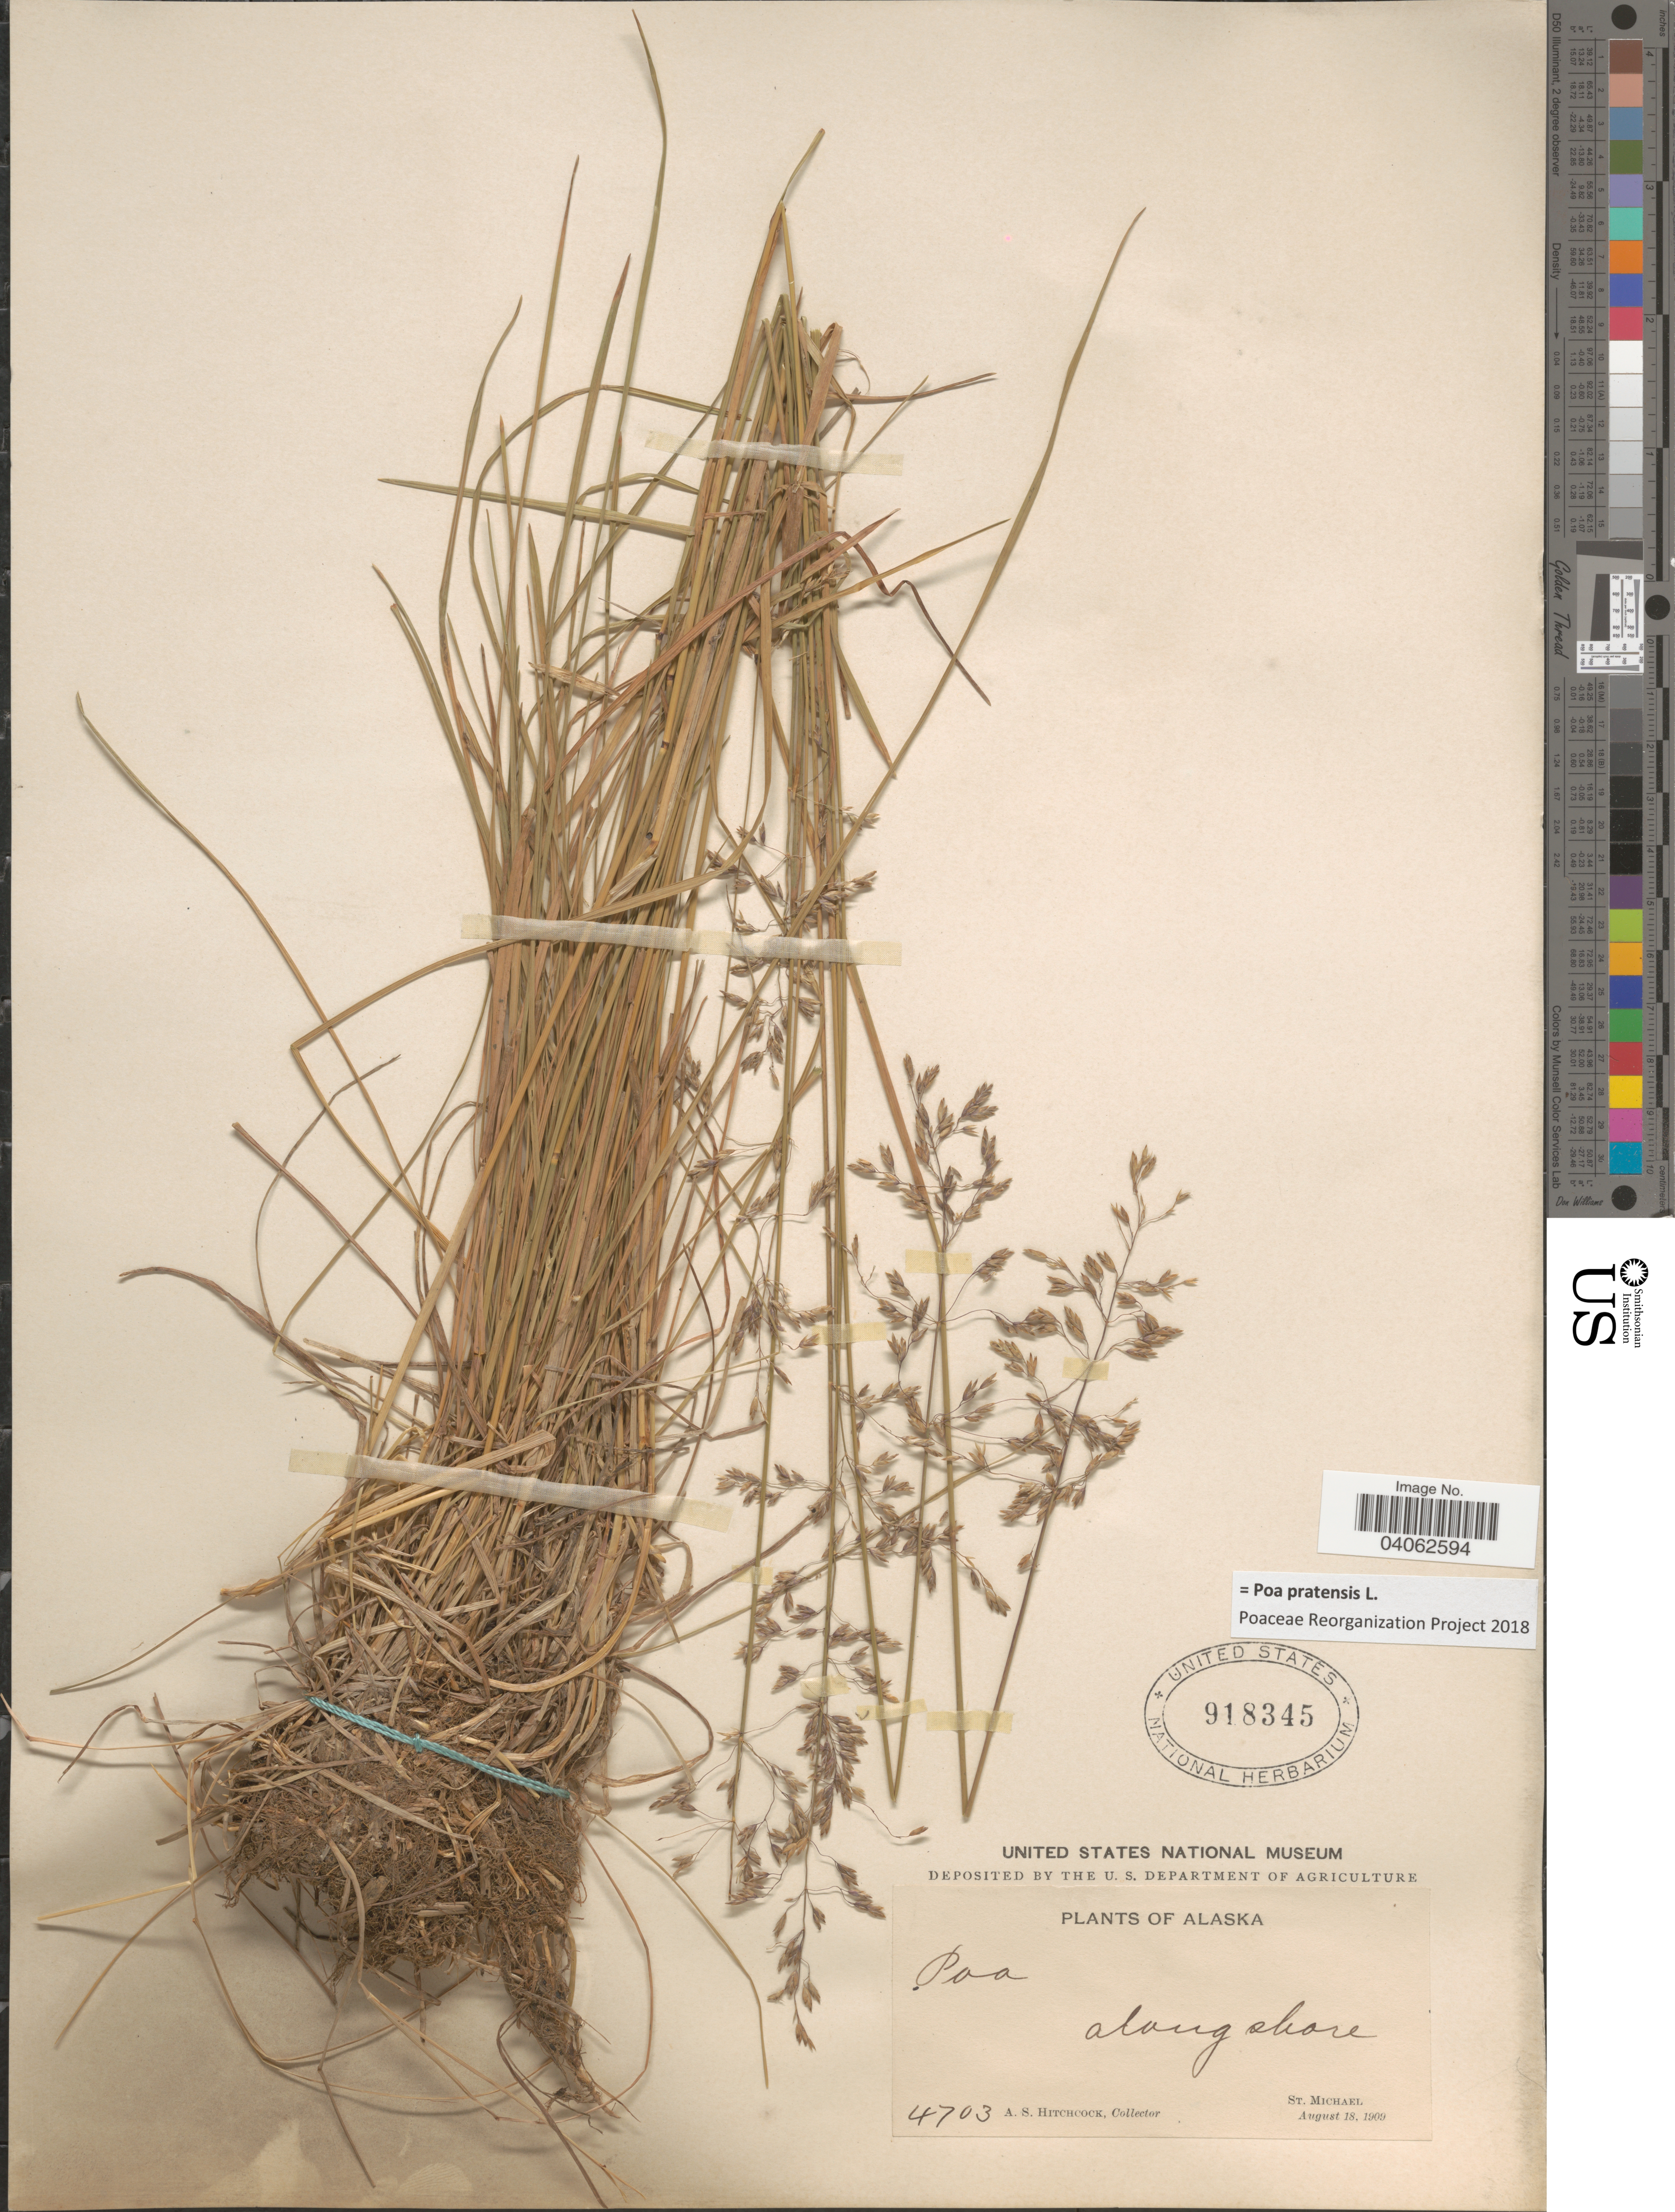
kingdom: Plantae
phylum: Tracheophyta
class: Liliopsida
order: Poales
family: Poaceae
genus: Poa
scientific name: Poa pratensis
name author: L.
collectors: A. S. Hitchcock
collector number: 4703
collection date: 1909-08-18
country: United States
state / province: Alaska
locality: St. Michael.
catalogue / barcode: US 918345